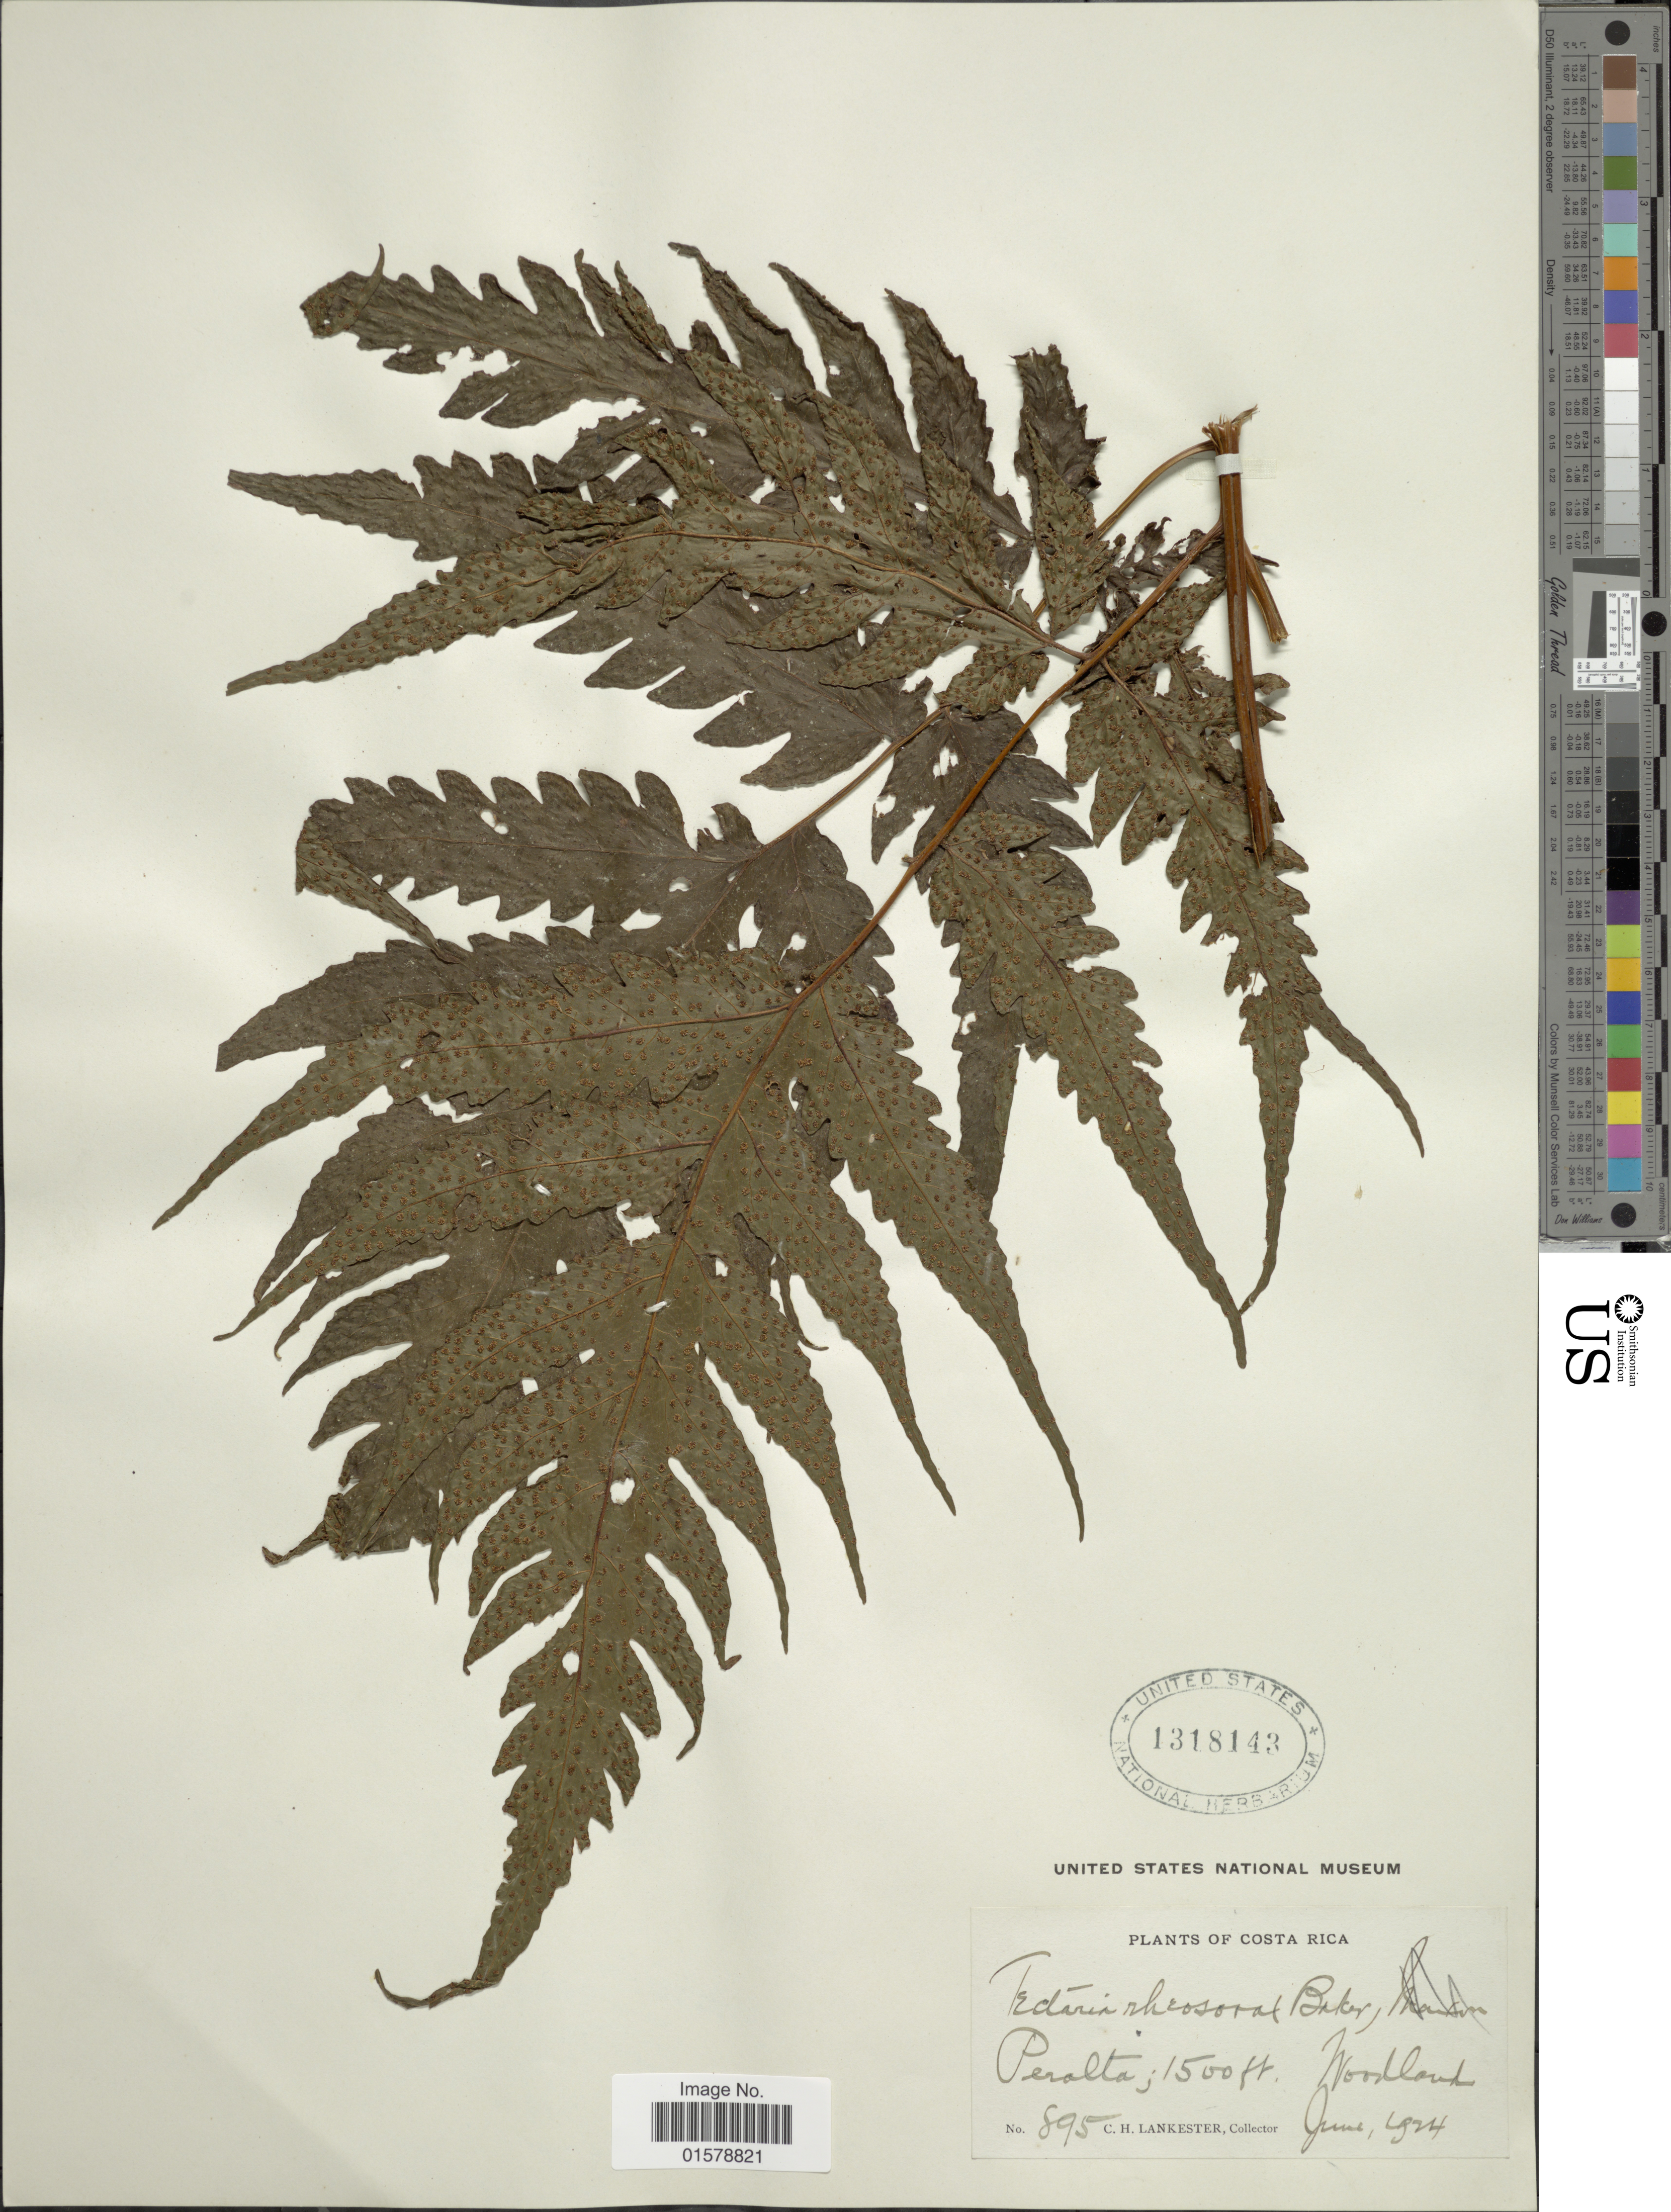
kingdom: Plantae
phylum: Tracheophyta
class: Polypodiopsida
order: Polypodiales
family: Tectariaceae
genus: Tectaria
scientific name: Tectaria rivalis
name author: (Mett. ex Kuhn) C. Chr.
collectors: C. H. Lankester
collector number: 895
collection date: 1924-06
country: Costa Rica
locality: Peralta, woodland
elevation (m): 457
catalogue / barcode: US 1318143